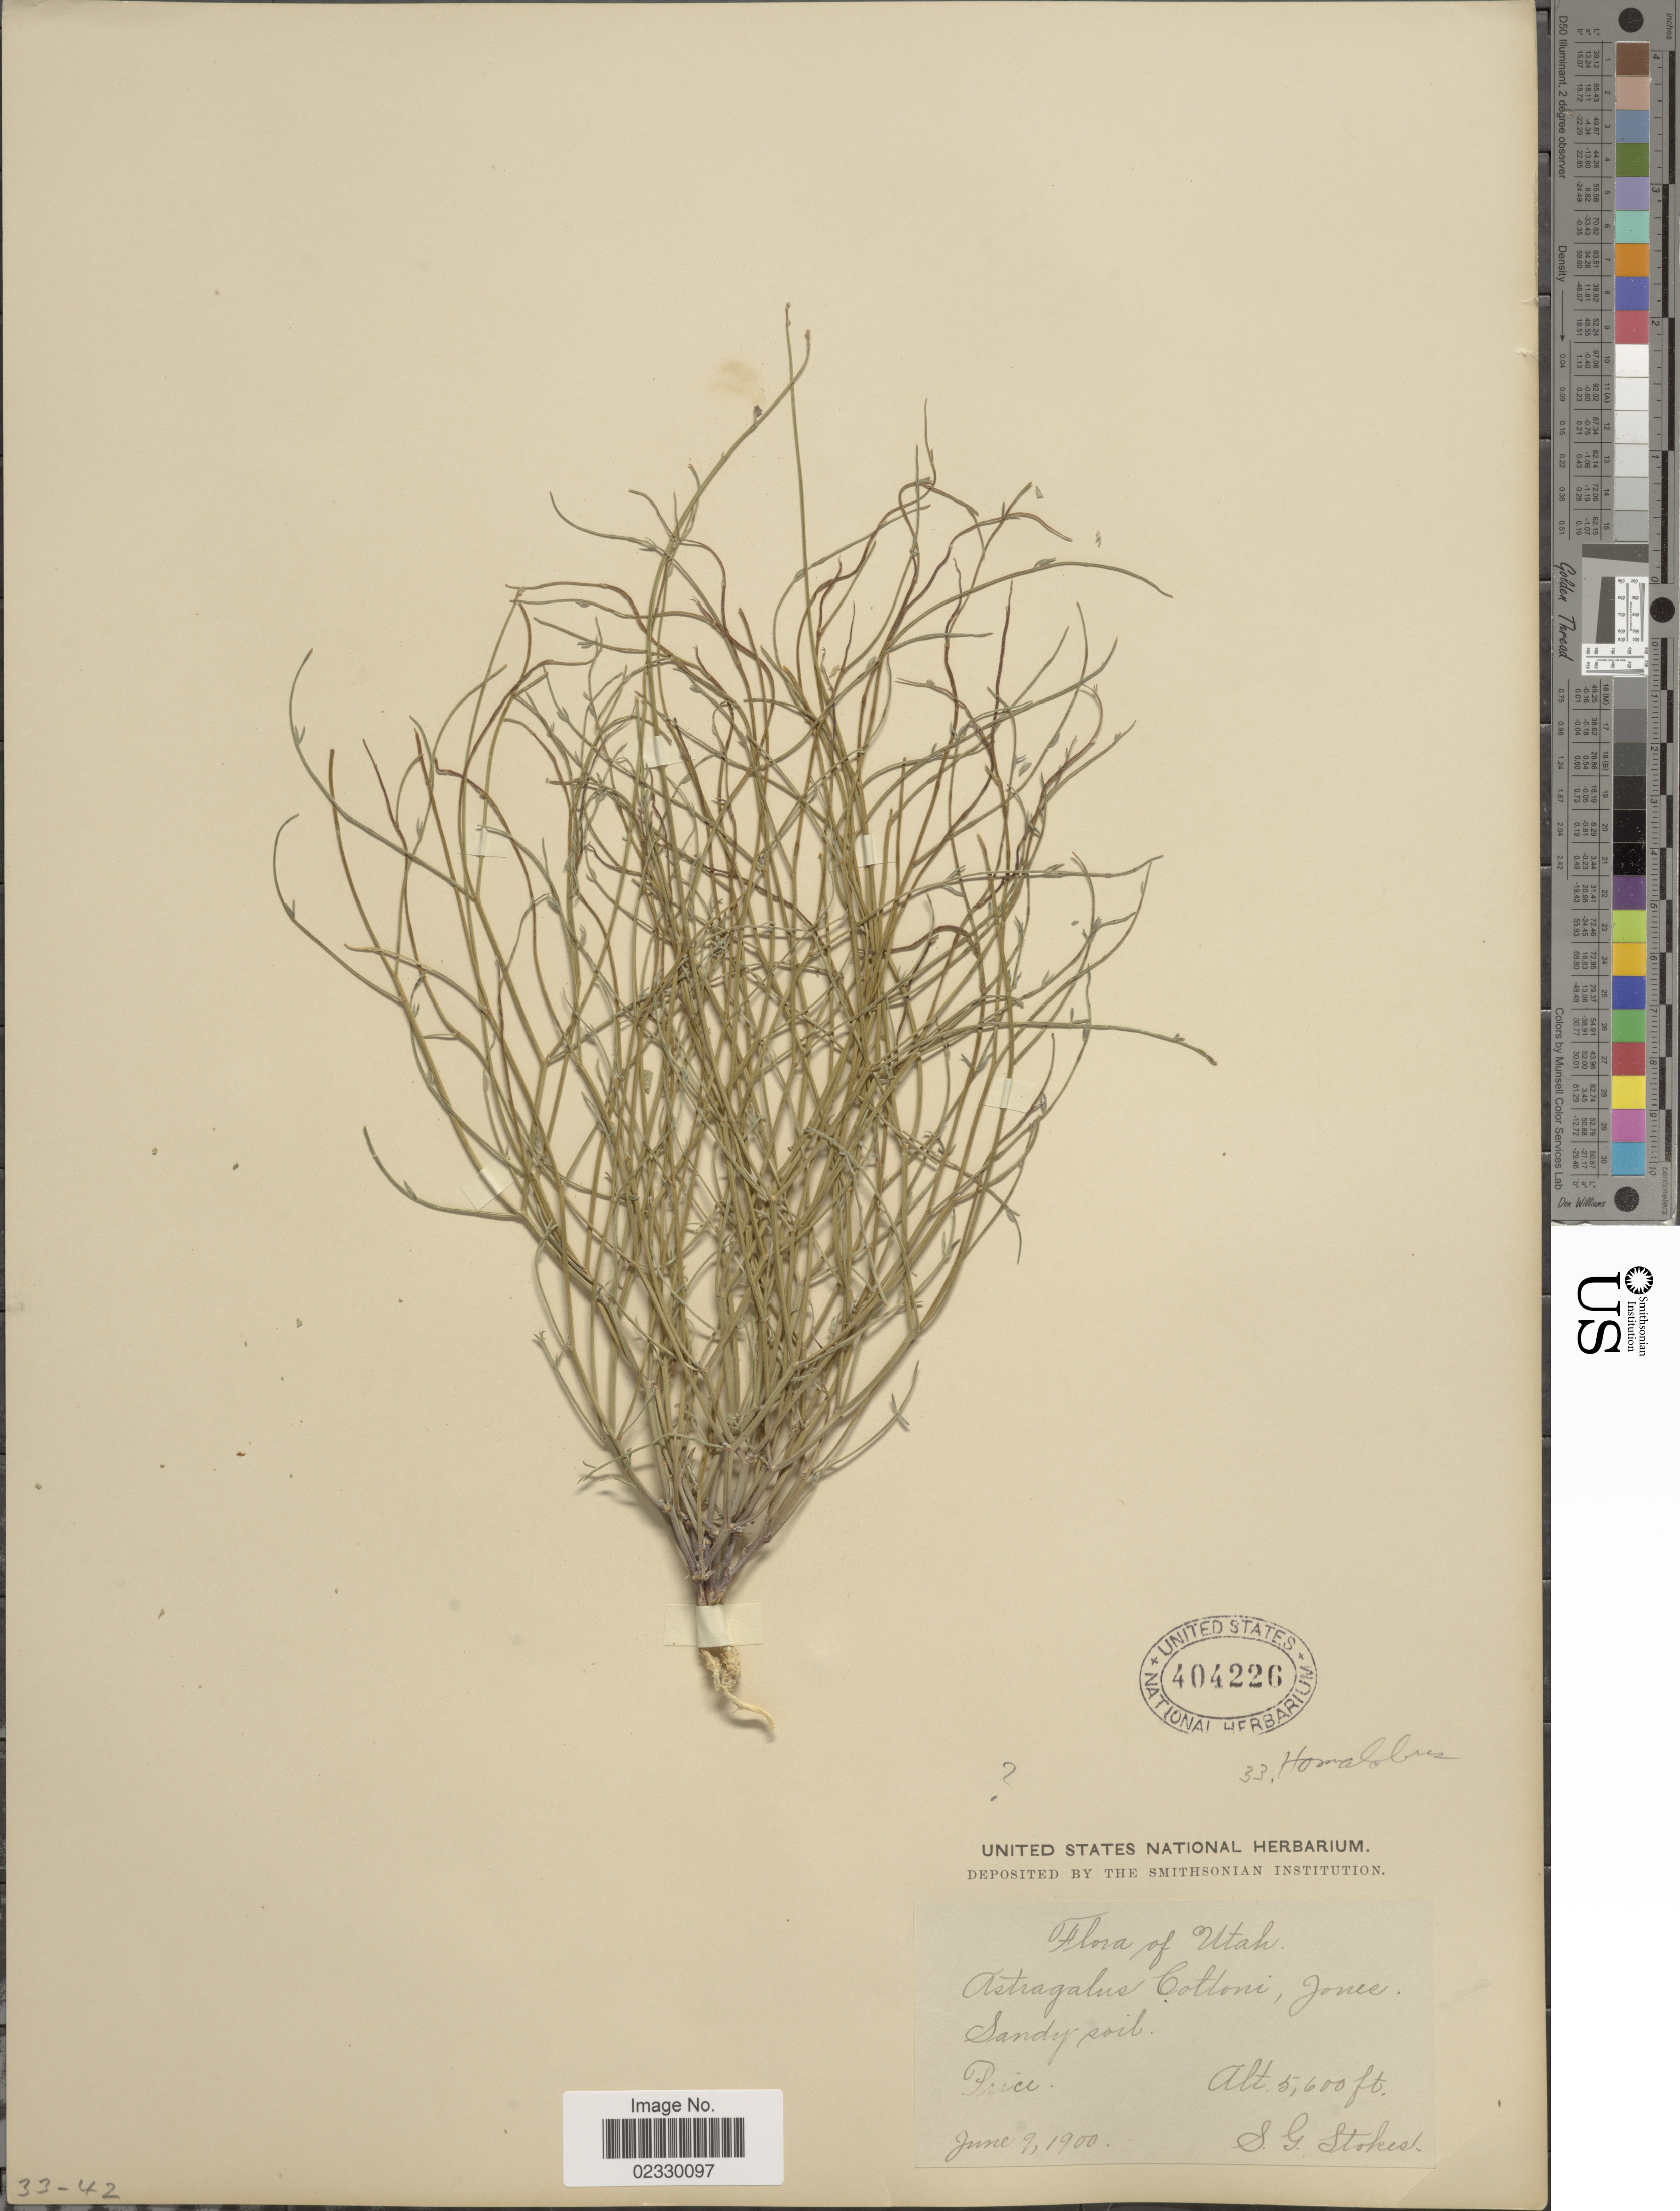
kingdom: Plantae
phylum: Tracheophyta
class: Magnoliopsida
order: Fabales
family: Fabaceae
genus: Astragalus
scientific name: Astragalus coltoni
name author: M.E. Jones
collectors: S. G. Stokes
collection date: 1900-06-09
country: United States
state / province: Utah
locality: Sandy soil, Price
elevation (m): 1707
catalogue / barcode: US 404226